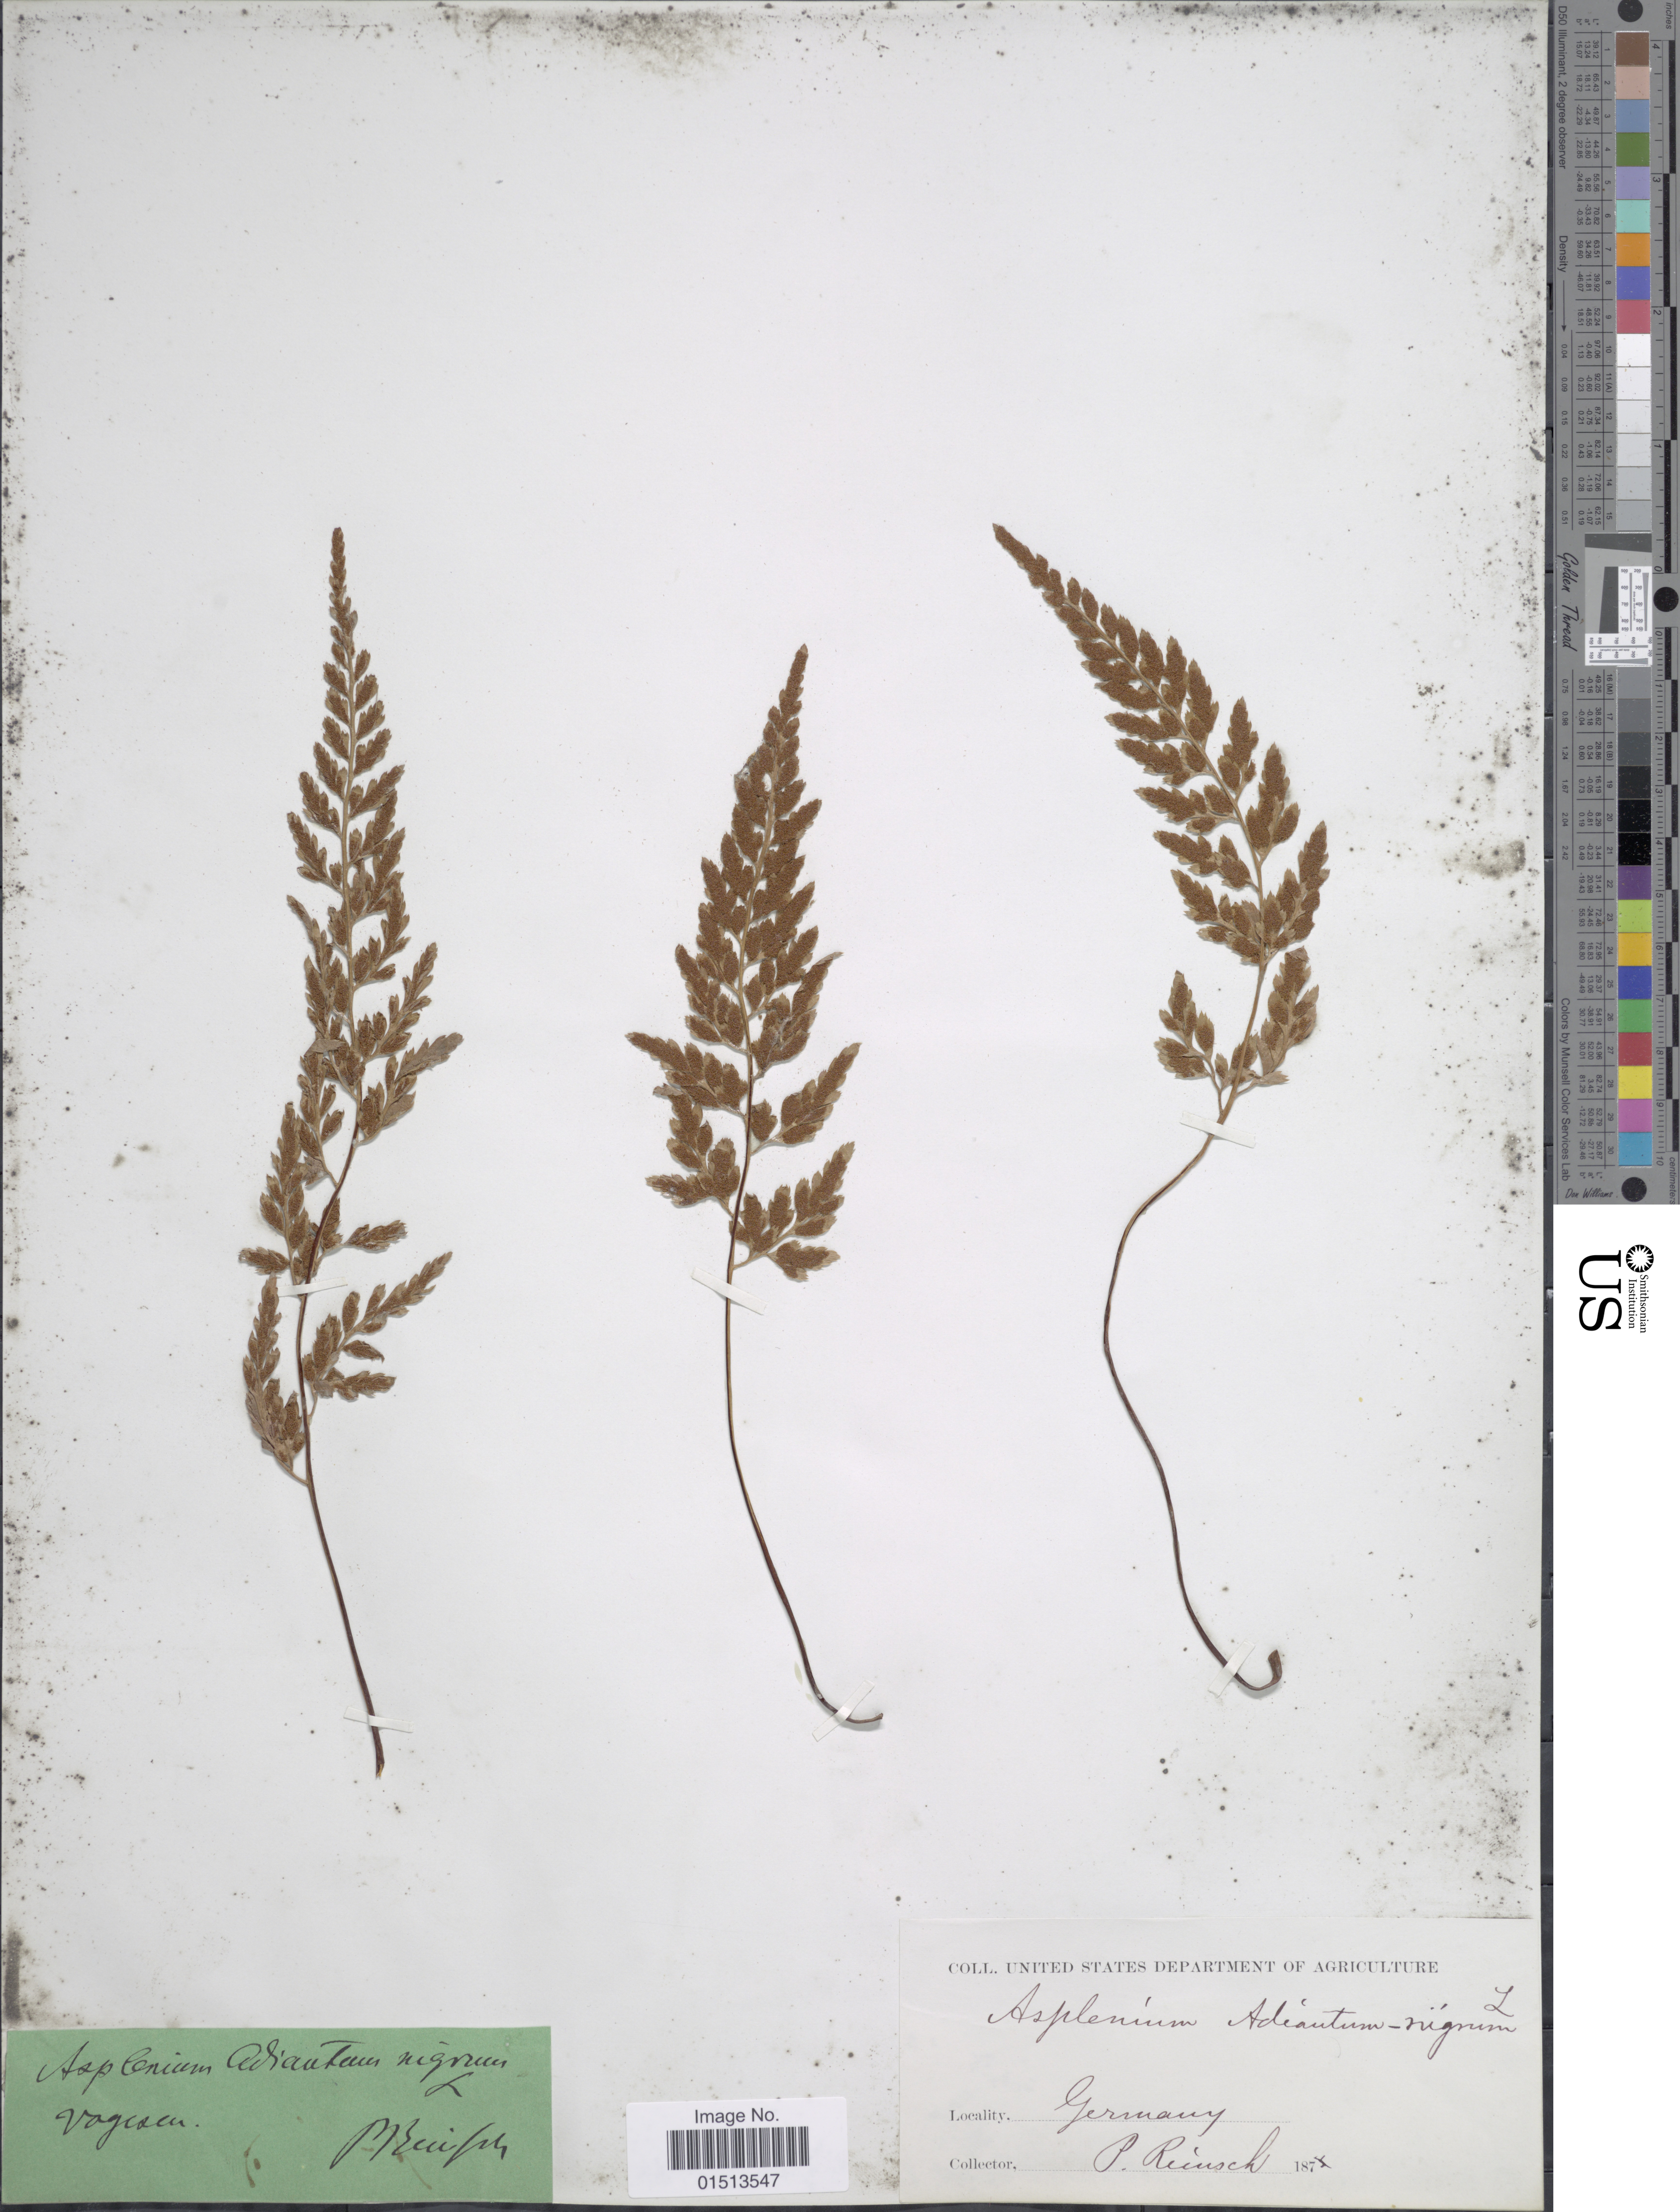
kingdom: Plantae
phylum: Tracheophyta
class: Polypodiopsida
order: Polypodiales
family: Aspleniaceae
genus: Asplenium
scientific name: Asplenium adiantum-nigrum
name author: L.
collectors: P. Ruisch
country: Germany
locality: Vagesen. [interpreted]